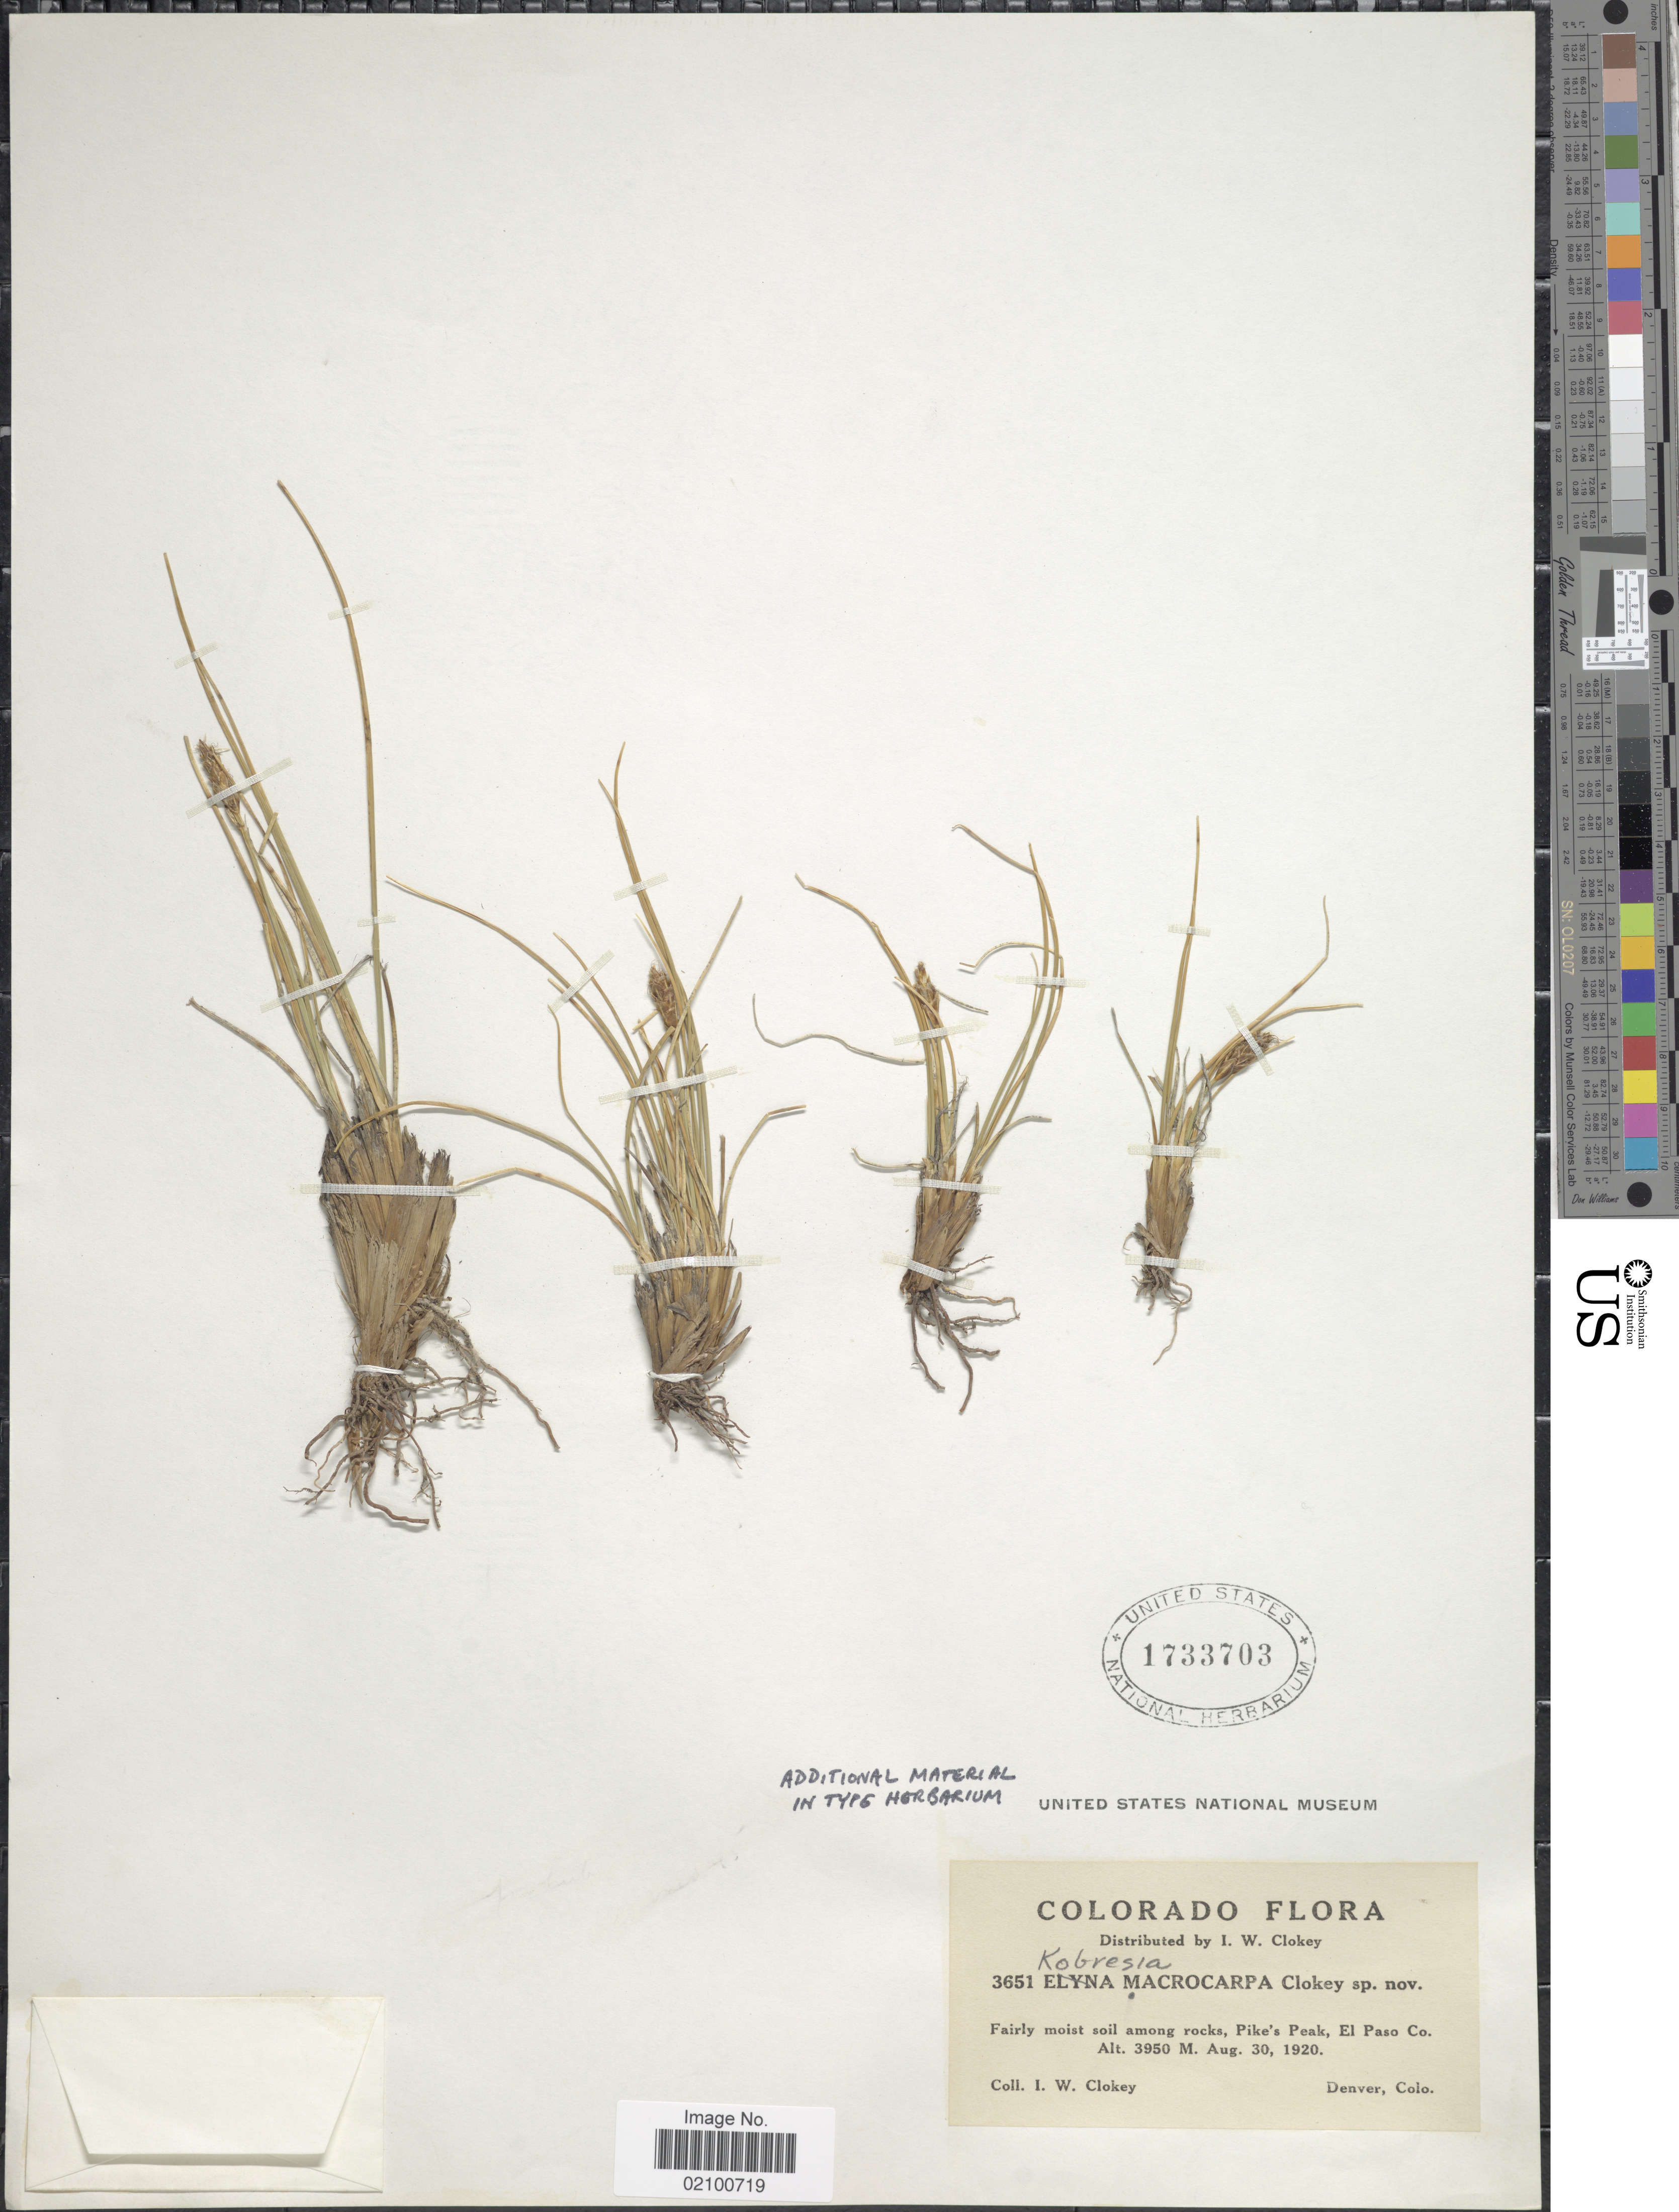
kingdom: Plantae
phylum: Tracheophyta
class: Liliopsida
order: Poales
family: Cyperaceae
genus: Carex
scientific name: Carex borealipolaris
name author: S.R. Zhang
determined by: Strong, M. T., (US), Smithsonian Institution - National Museum of Natural History (UNITED STATES)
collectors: I. W. Clokey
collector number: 3651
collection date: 1920-08-30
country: United States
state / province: Colorado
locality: Pike's Peak, El Paso Co, Denver [unsure placement]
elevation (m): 3950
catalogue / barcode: US 1733703